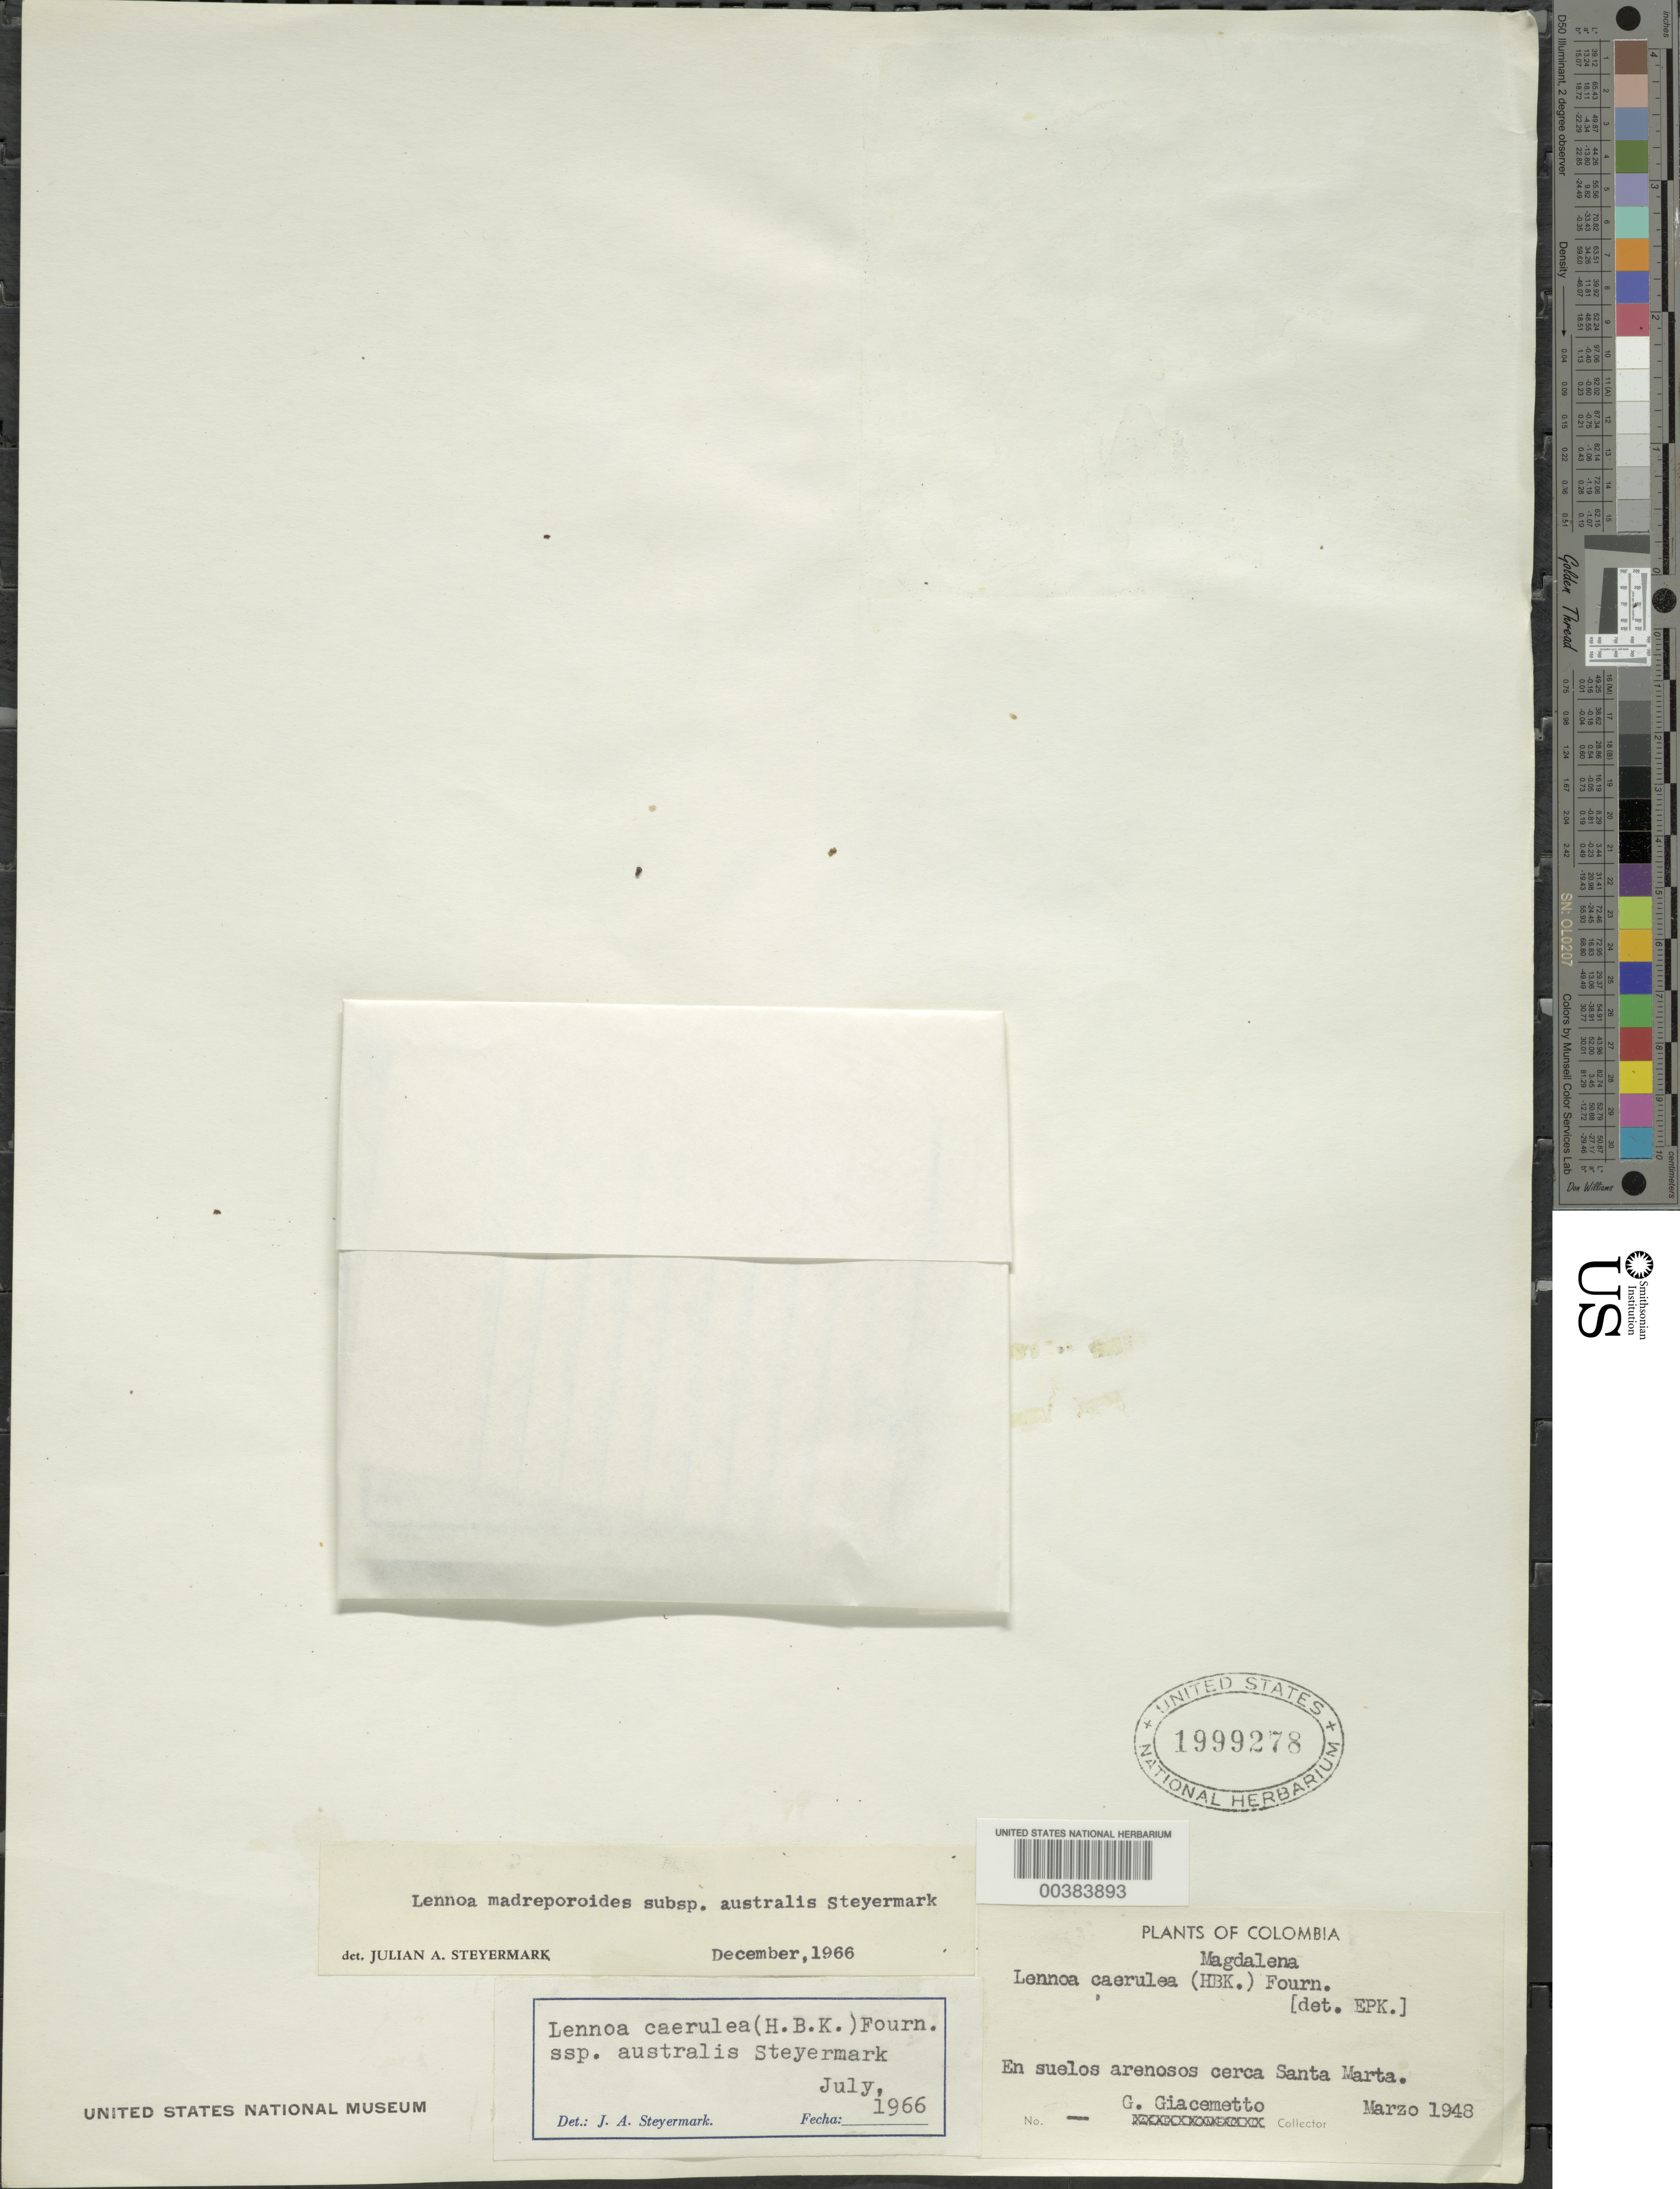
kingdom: Plantae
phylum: Tracheophyta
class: Magnoliopsida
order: Boraginales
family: Lennoaceae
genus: Lennoa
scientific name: Lennoa madreporoides f. caerulea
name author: (Kunth) Yatsk.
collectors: J. Giacometto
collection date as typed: Mar 1948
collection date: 1948-03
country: Colombia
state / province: Magdalena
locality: Near Santa Marta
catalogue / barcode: US 1999278